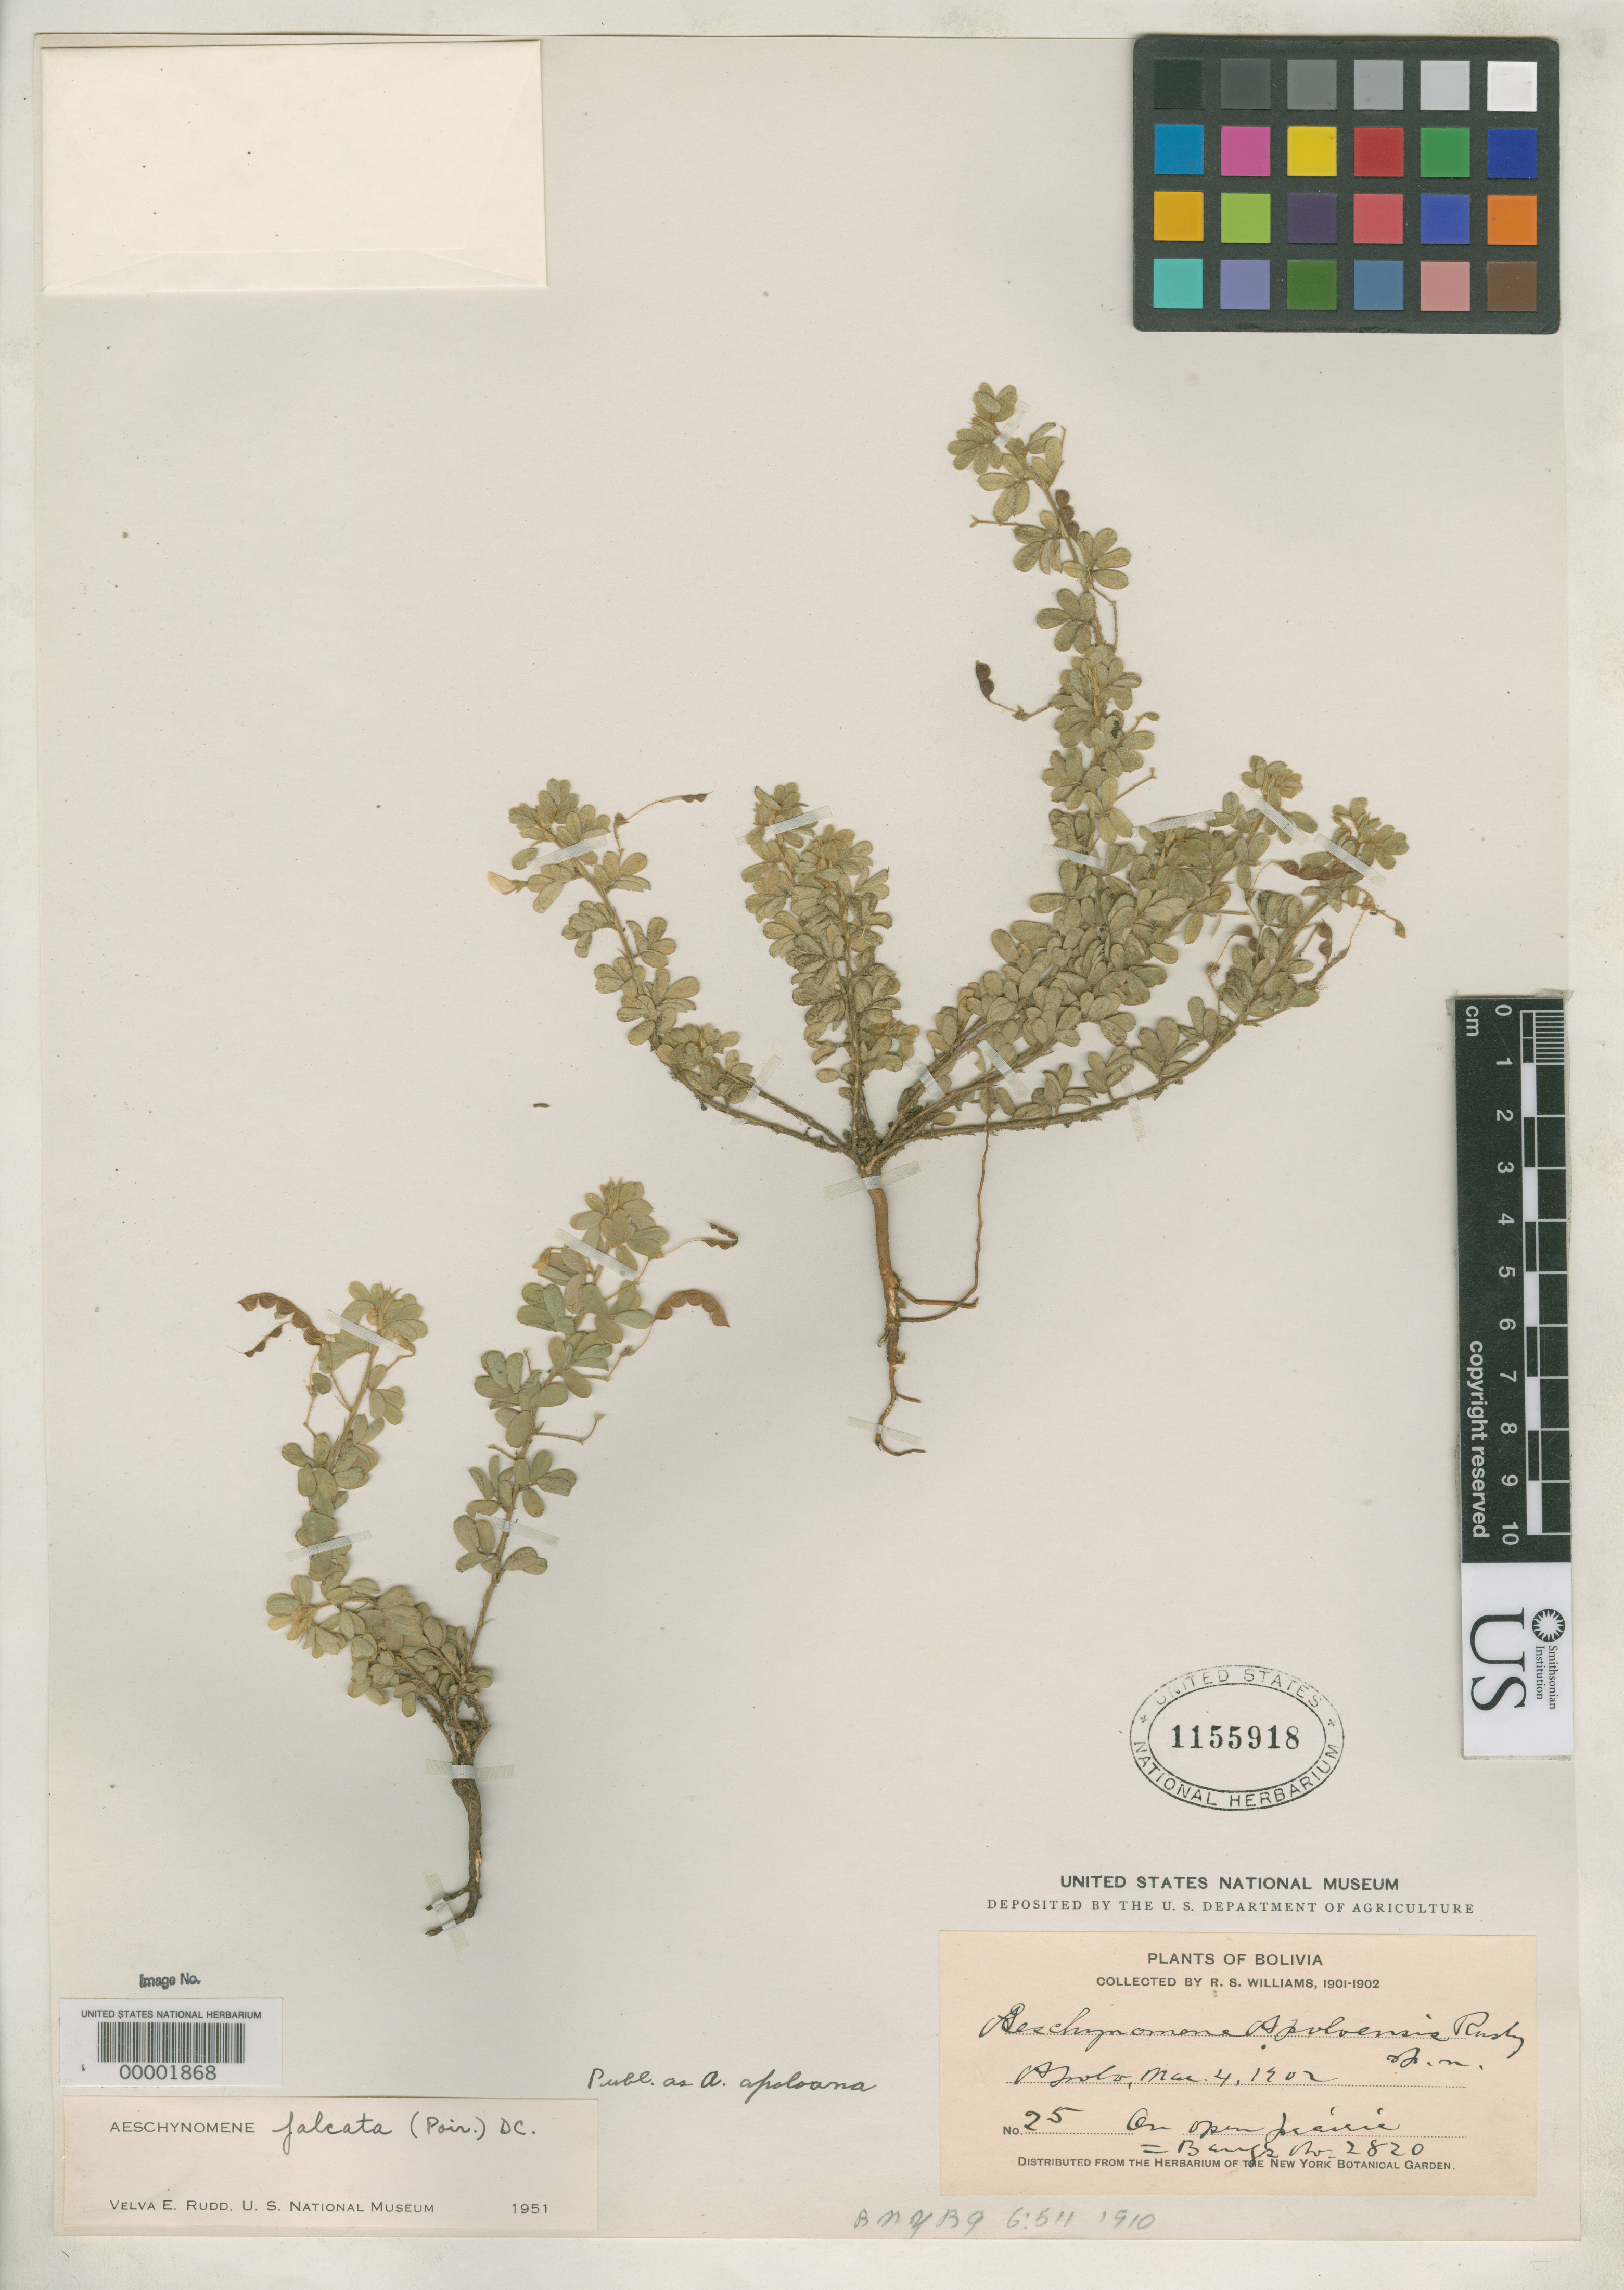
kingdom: Plantae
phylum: Tracheophyta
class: Magnoliopsida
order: Fabales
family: Fabaceae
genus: Aeschynomene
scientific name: Aeschynomene apoloana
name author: Rusby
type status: Isotype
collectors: R. S. Williams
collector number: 25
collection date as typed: Mar. 4, 1902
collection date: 1902-03-04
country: Bolivia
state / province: La Paz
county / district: Franz Tamayo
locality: Apolo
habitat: open prairie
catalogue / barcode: US 1155918